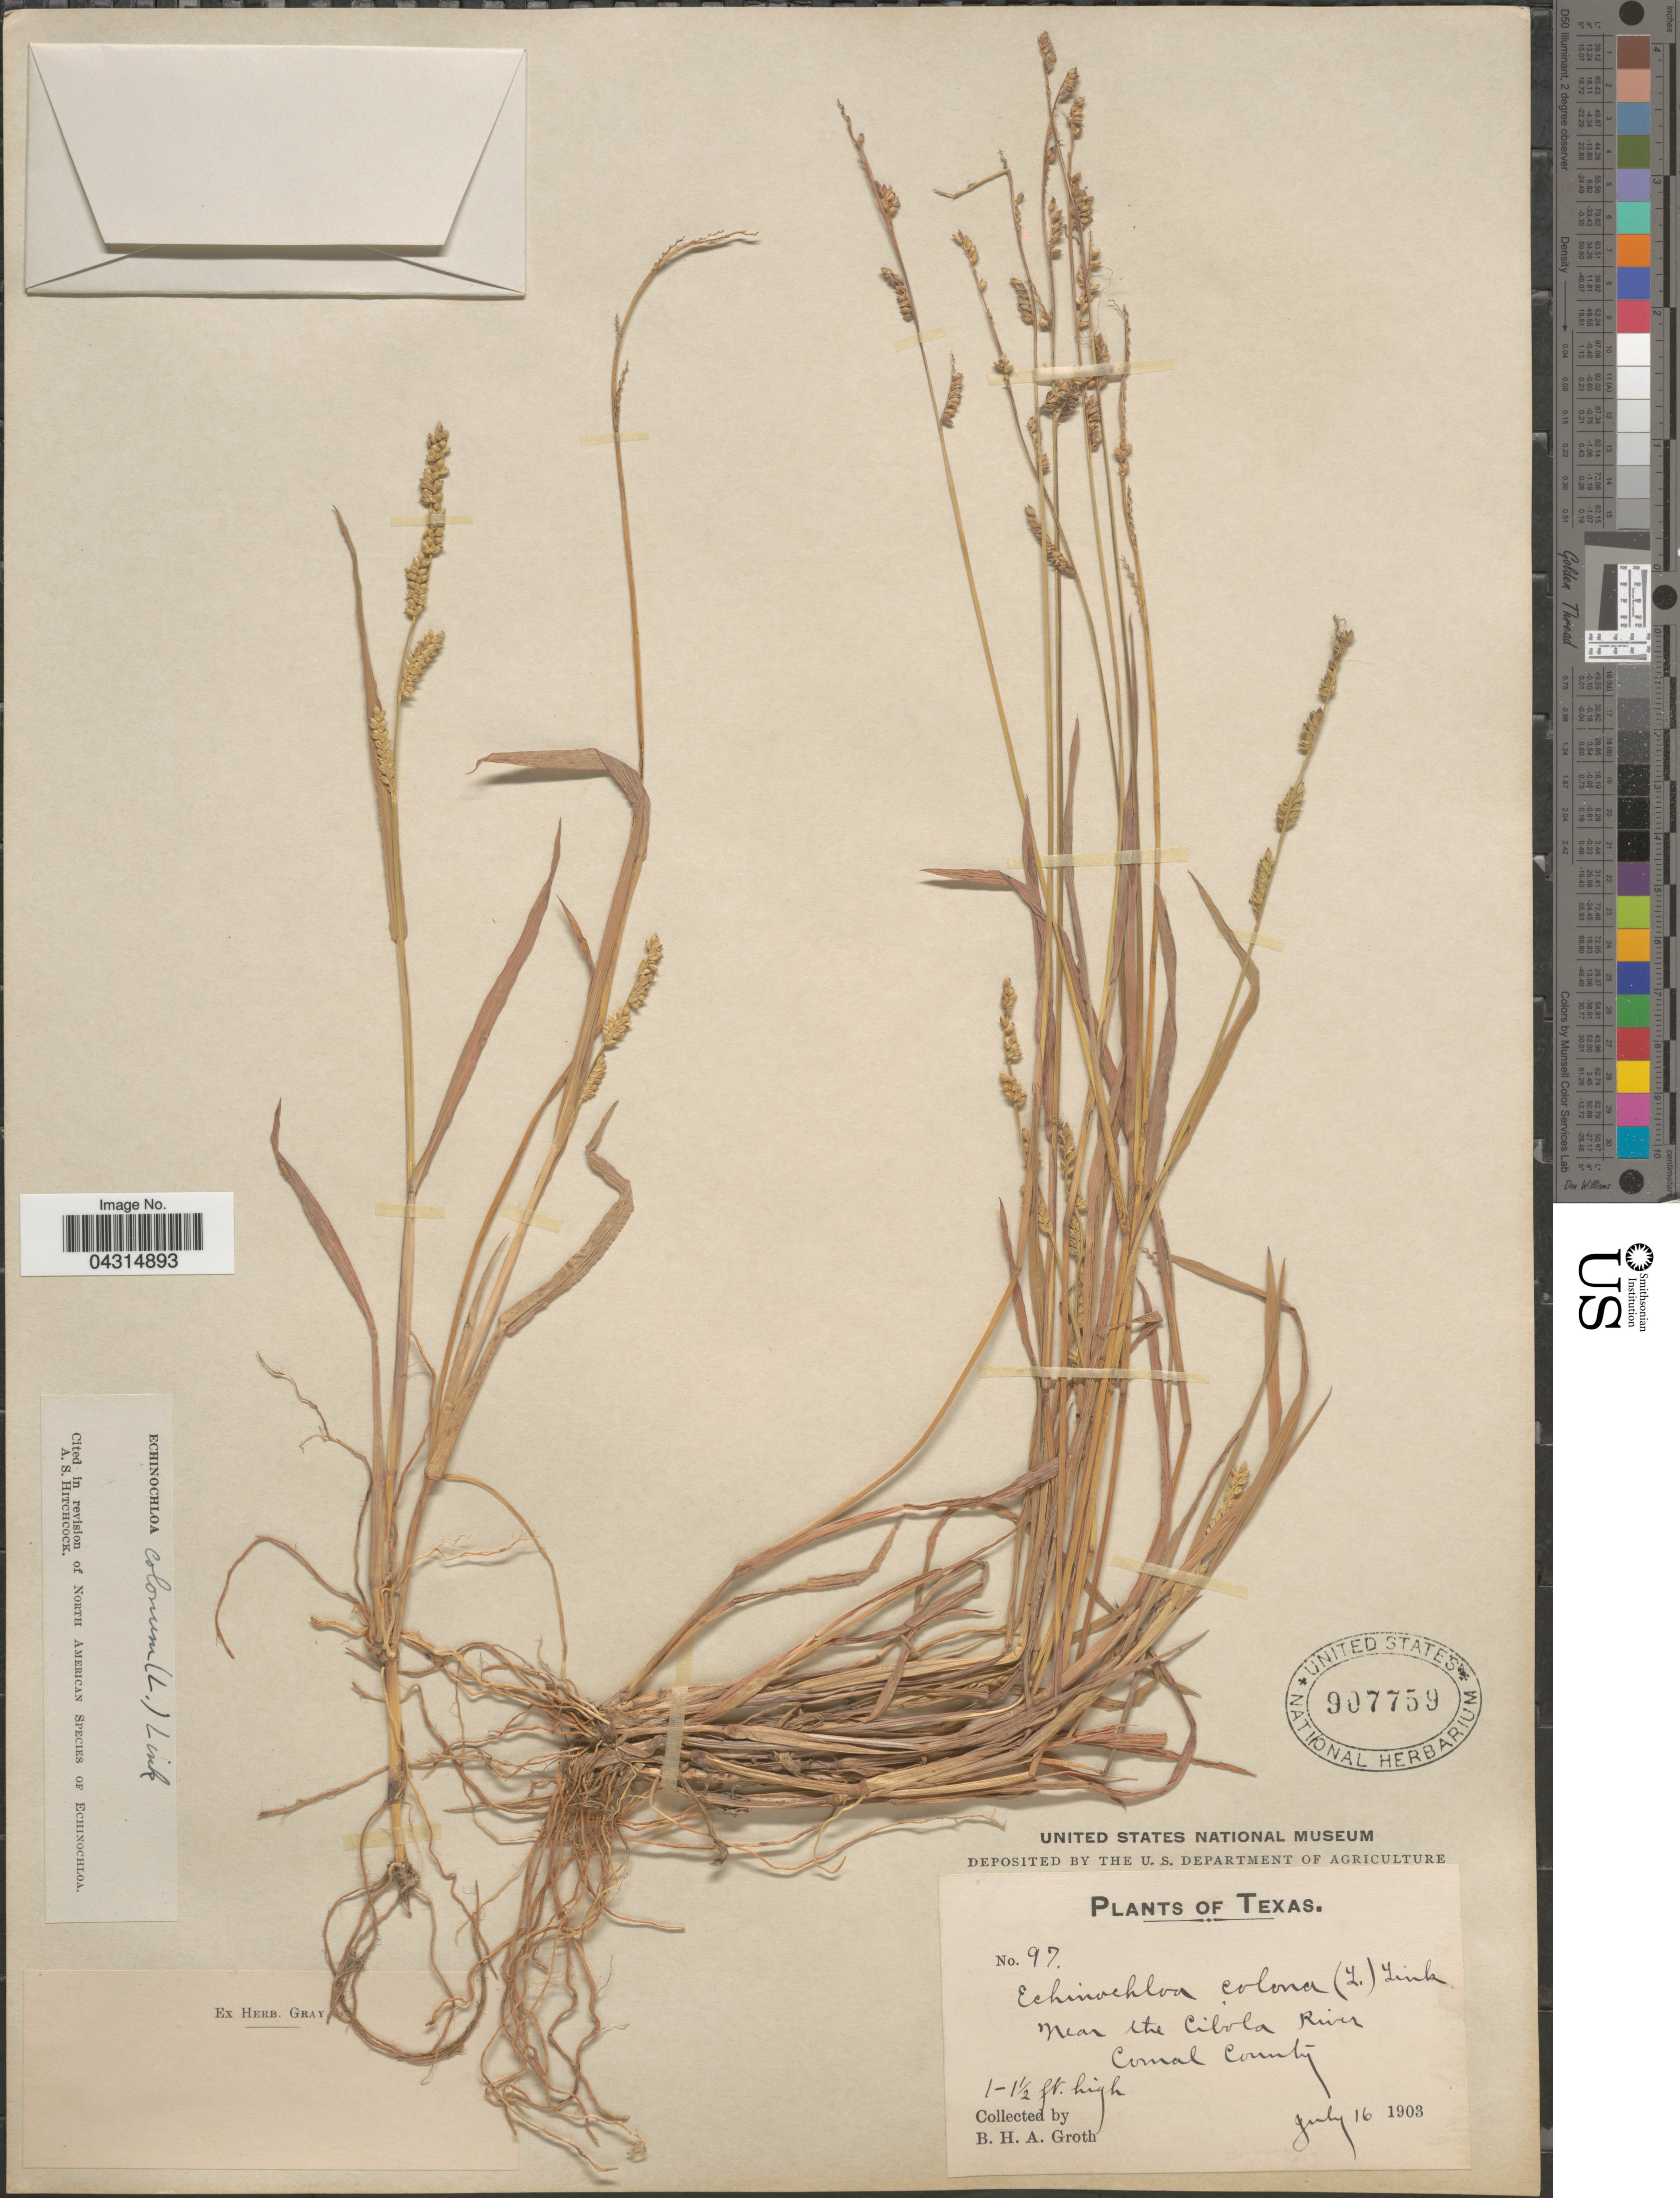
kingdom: Plantae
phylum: Tracheophyta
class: Liliopsida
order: Poales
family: Poaceae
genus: Echinochloa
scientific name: Echinochloa colona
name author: (L.) Link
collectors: B. Groth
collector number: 97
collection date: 1903-07-16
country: United States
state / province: Texas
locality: Near the Cibola River. Comal County.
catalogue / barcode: US 907759